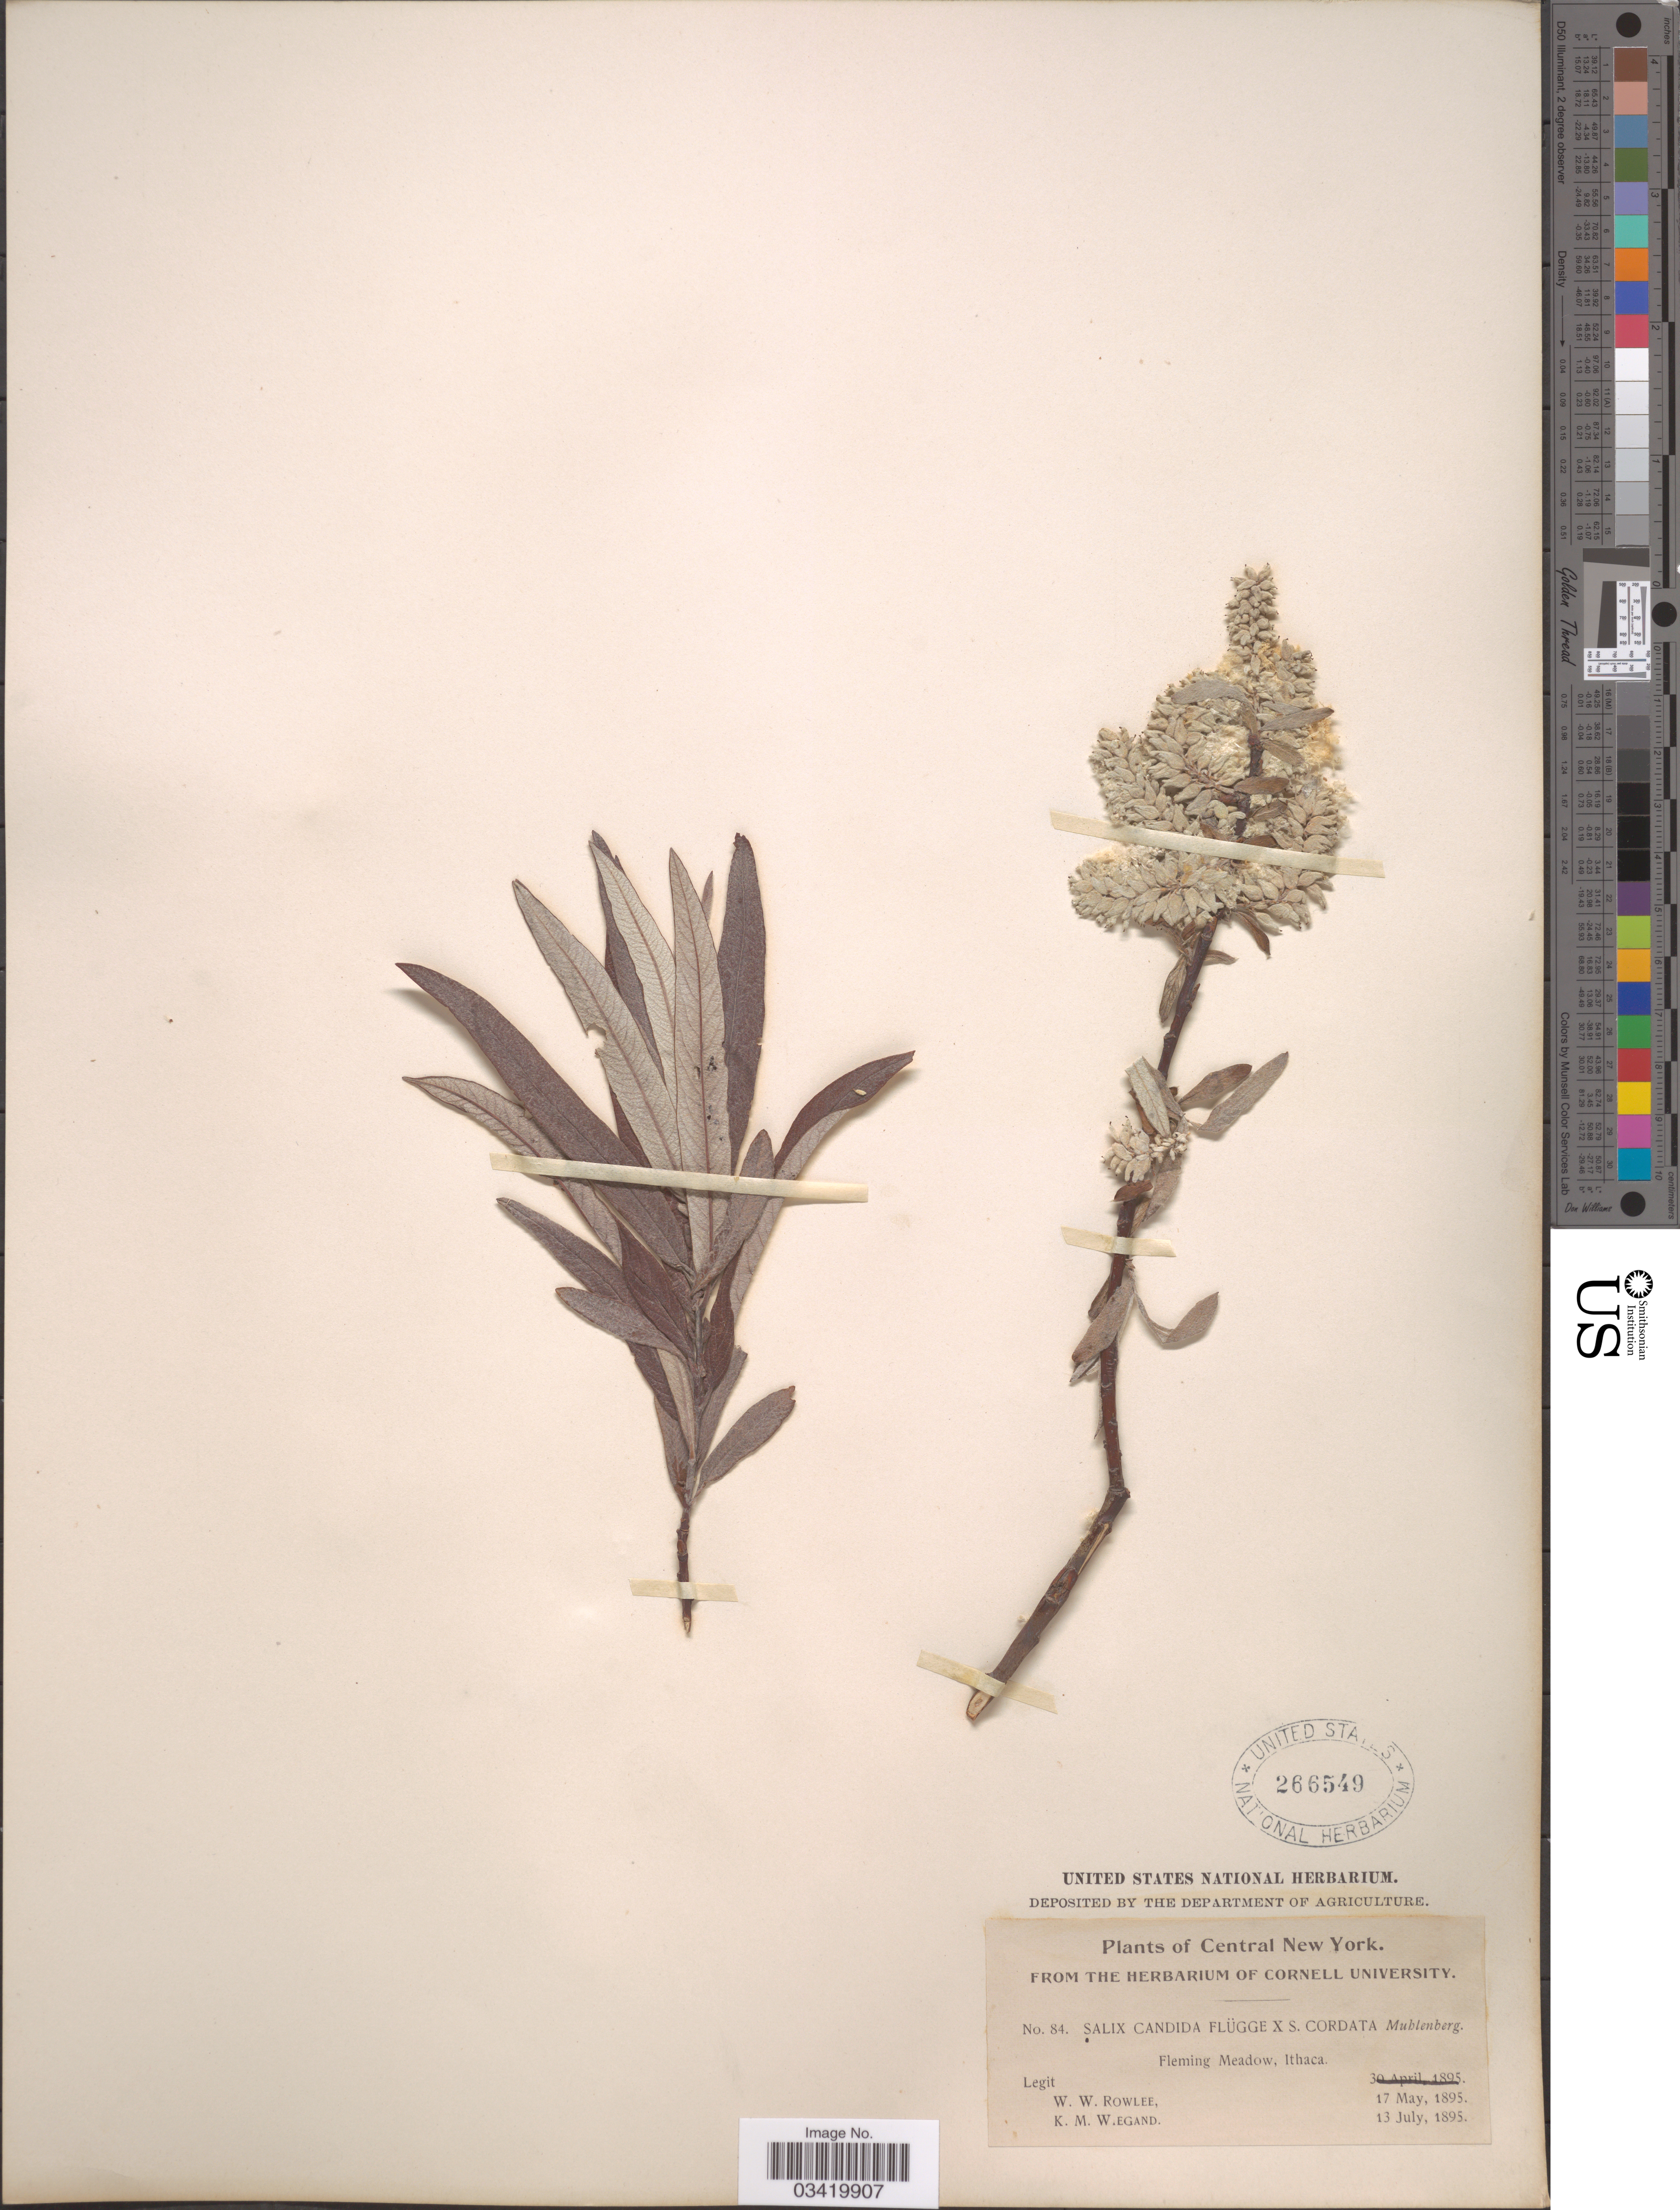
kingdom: Plantae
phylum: Tracheophyta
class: Magnoliopsida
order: Malpighiales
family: Salicaceae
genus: Salix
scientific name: Salix candida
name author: Flüggé ex Willd.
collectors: W. W. Rowlee & K. M. Wiegand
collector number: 84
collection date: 1895-05-17/1895-07-13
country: United States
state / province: New York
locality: Central New York. Fleming Meadow, Ithaca.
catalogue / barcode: US 266549